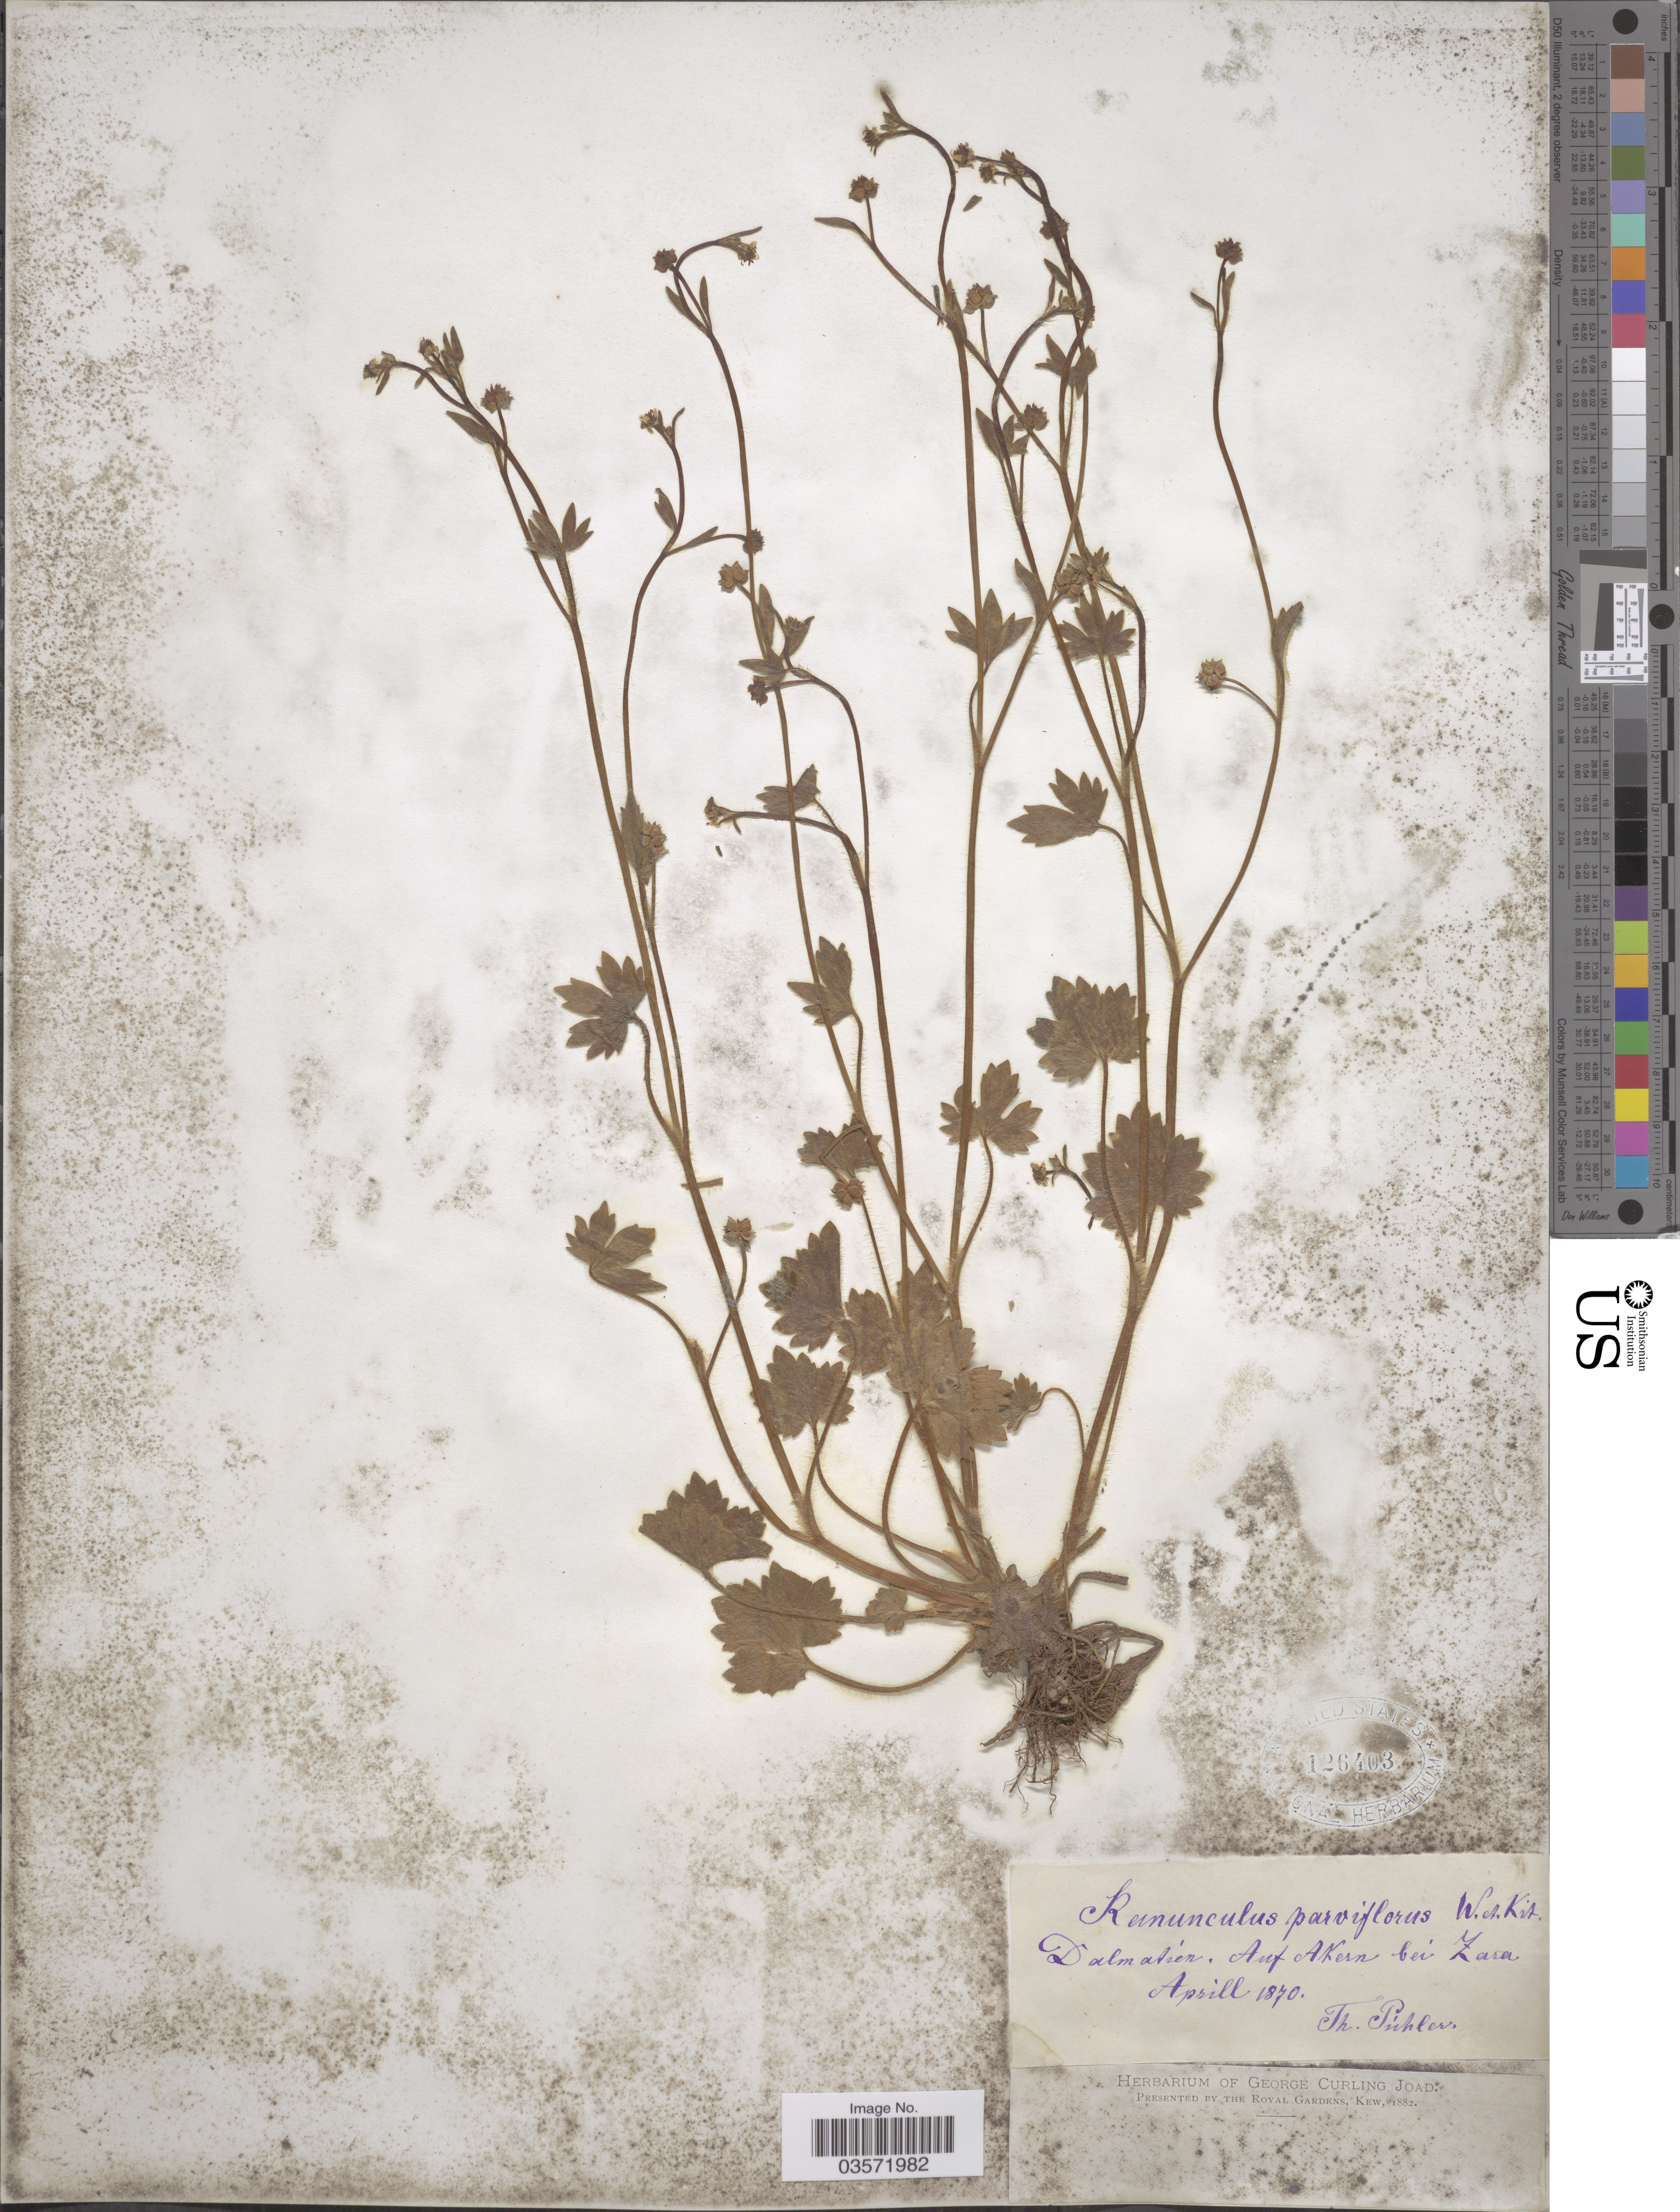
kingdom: Plantae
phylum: Tracheophyta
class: Magnoliopsida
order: Ranunculales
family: Ranunculaceae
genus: Ranunculus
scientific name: Ranunculus parviflorus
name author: L.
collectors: T. Pichler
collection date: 1870-04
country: Croatia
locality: Dalmatién. Auf Akern bei Zara.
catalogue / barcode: US 126403